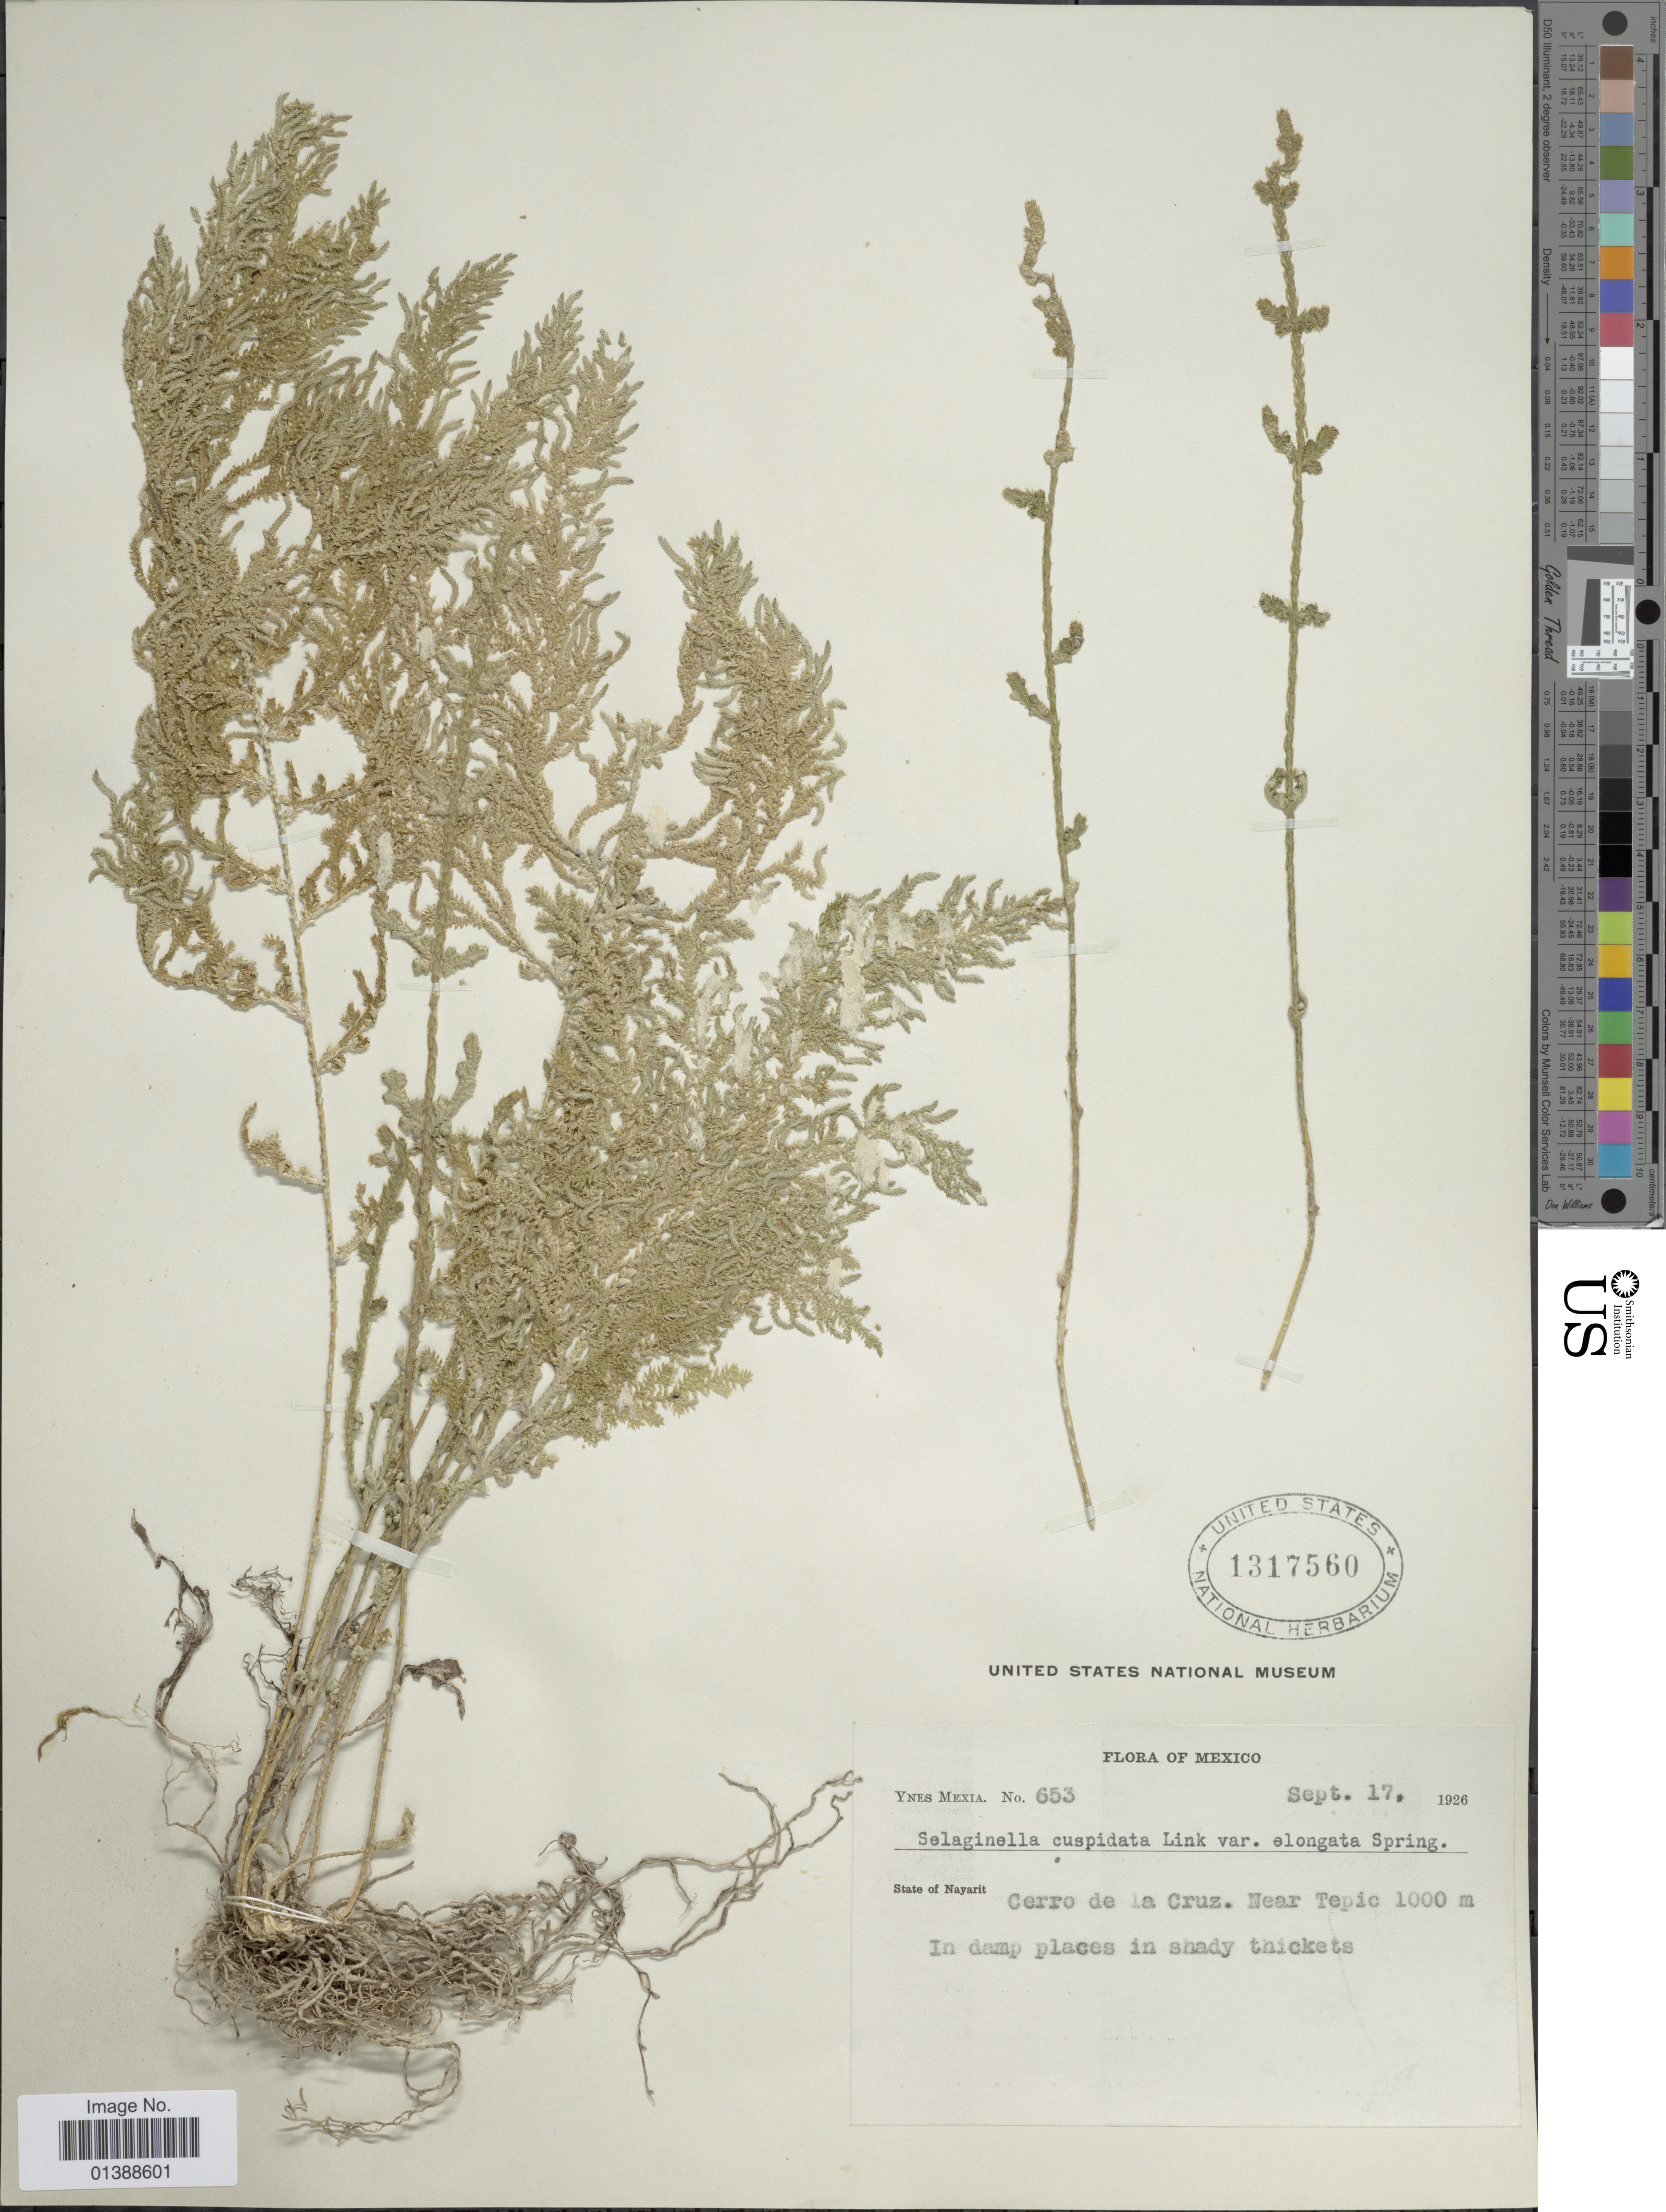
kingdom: Plantae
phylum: Tracheophyta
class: Lycopodiopsida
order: Selaginellales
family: Selaginellaceae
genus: Selaginella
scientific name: Selaginella pallescens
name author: (C. Presl) Spring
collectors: Y. Mexia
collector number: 653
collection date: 1926-09-17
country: Mexico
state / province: Nayarit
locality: Cerro de La Cruz. Near Tepic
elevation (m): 1000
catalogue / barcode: US 1317560